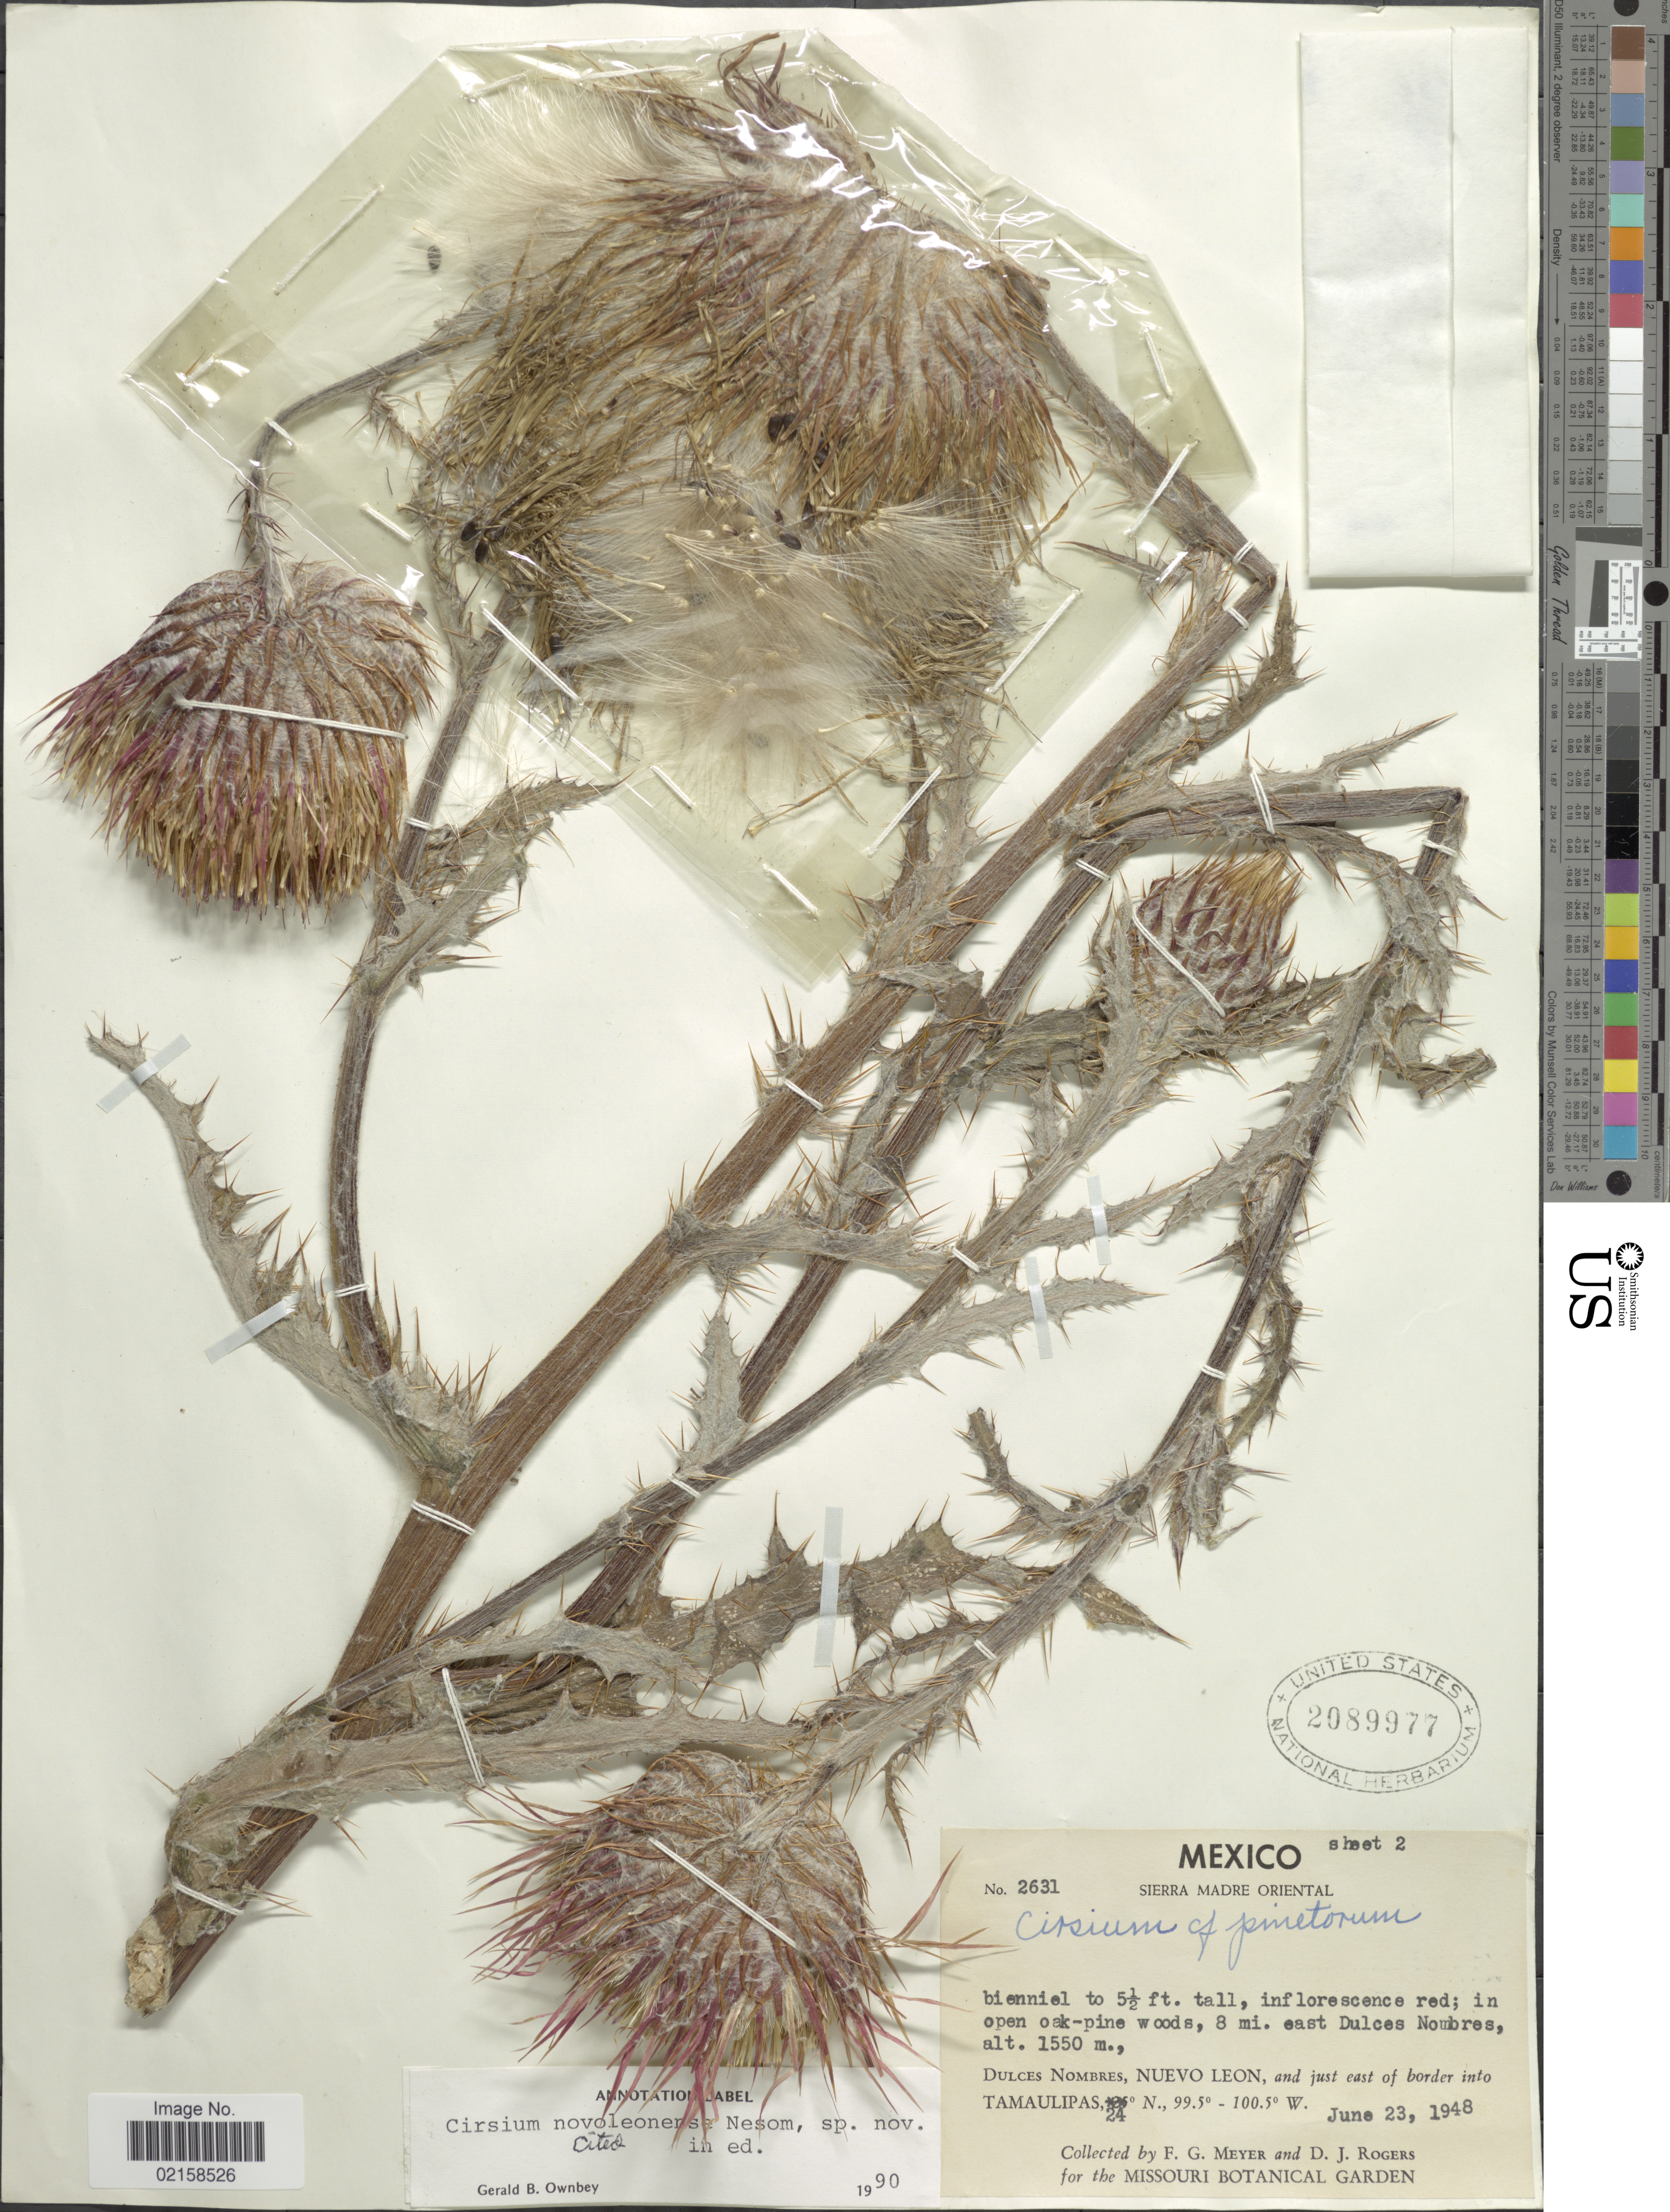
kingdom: Plantae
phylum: Tracheophyta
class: Magnoliopsida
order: Asterales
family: Asteraceae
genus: Cirsium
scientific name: Cirsium novoleonensis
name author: G.L. Nesom & García-Mor.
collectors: F. G. Meyer & D. J. Rogers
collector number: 2631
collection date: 1948-06-23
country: Mexico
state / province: Nuevo León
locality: In open oak-pine woods, 8 mi. east Dulces Nombres, Dulces Nombres, and just east of border into Tamaulipas.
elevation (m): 1550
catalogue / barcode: US 2089977